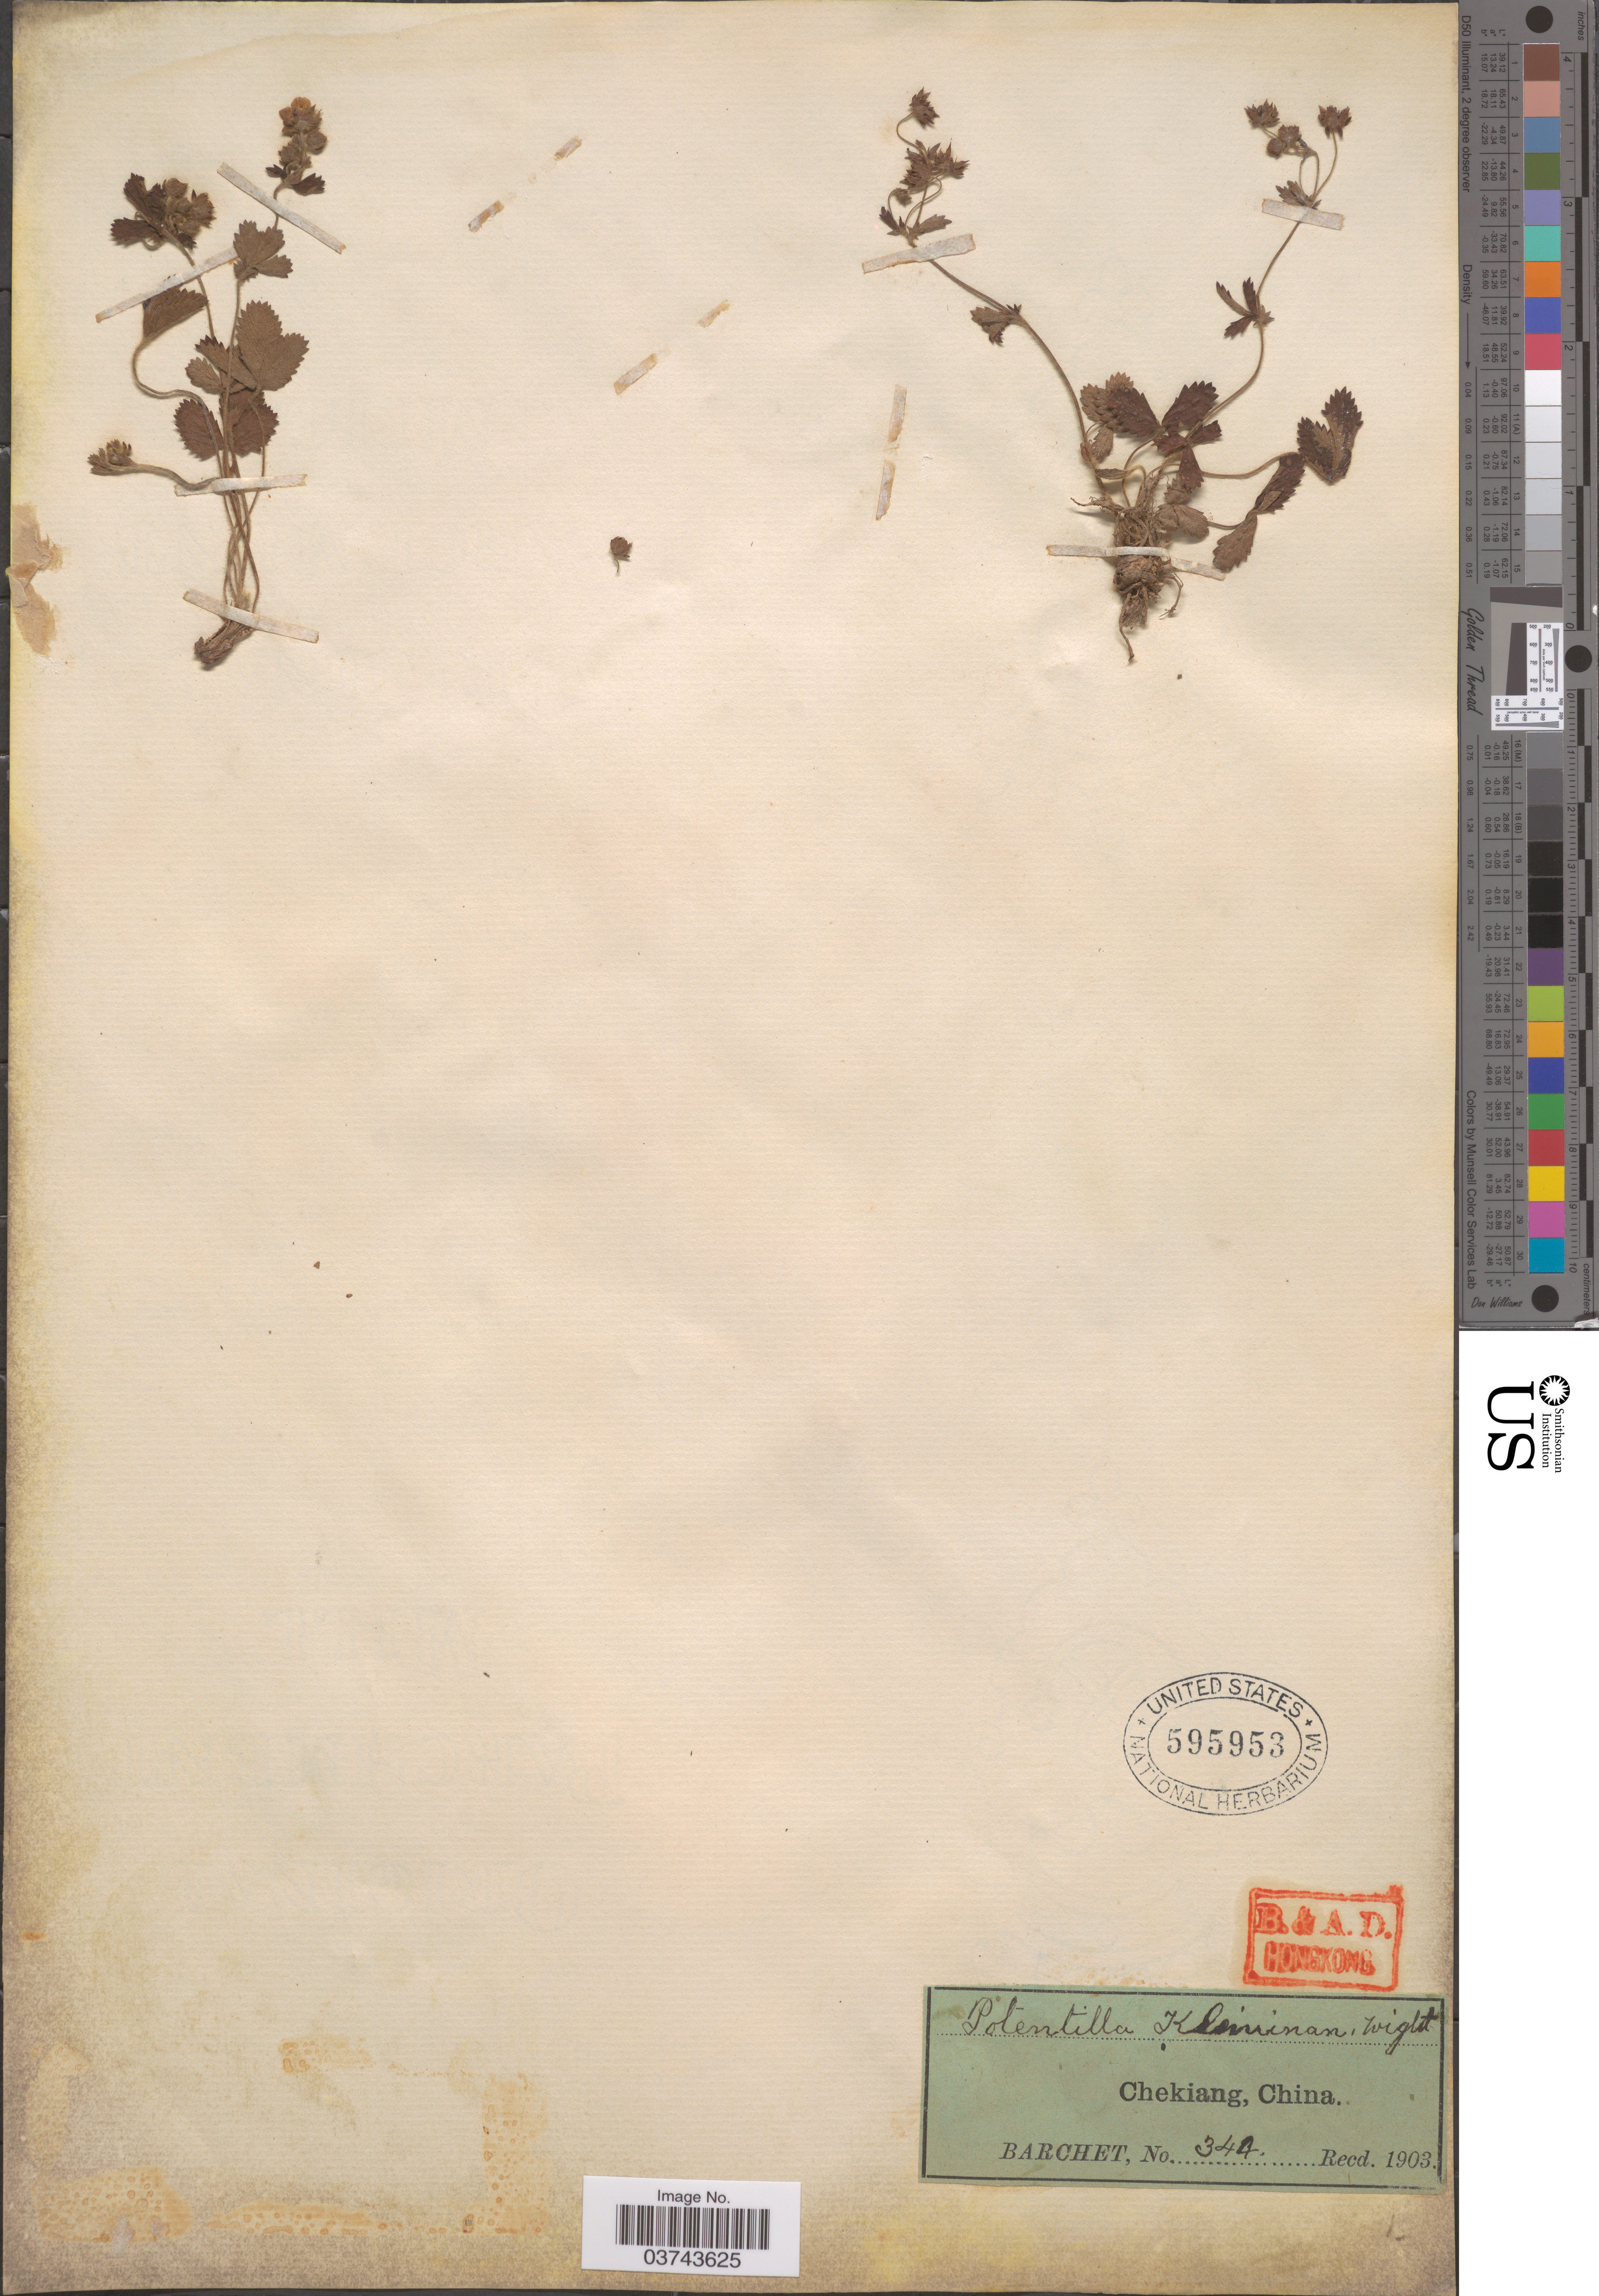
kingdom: Plantae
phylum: Tracheophyta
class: Magnoliopsida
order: Rosales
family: Rosaceae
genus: Potentilla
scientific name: Potentilla kleiniana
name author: Wight & Arn.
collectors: Barchet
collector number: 344*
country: China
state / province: Zhejiang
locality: Chekiang.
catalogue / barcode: US 595953